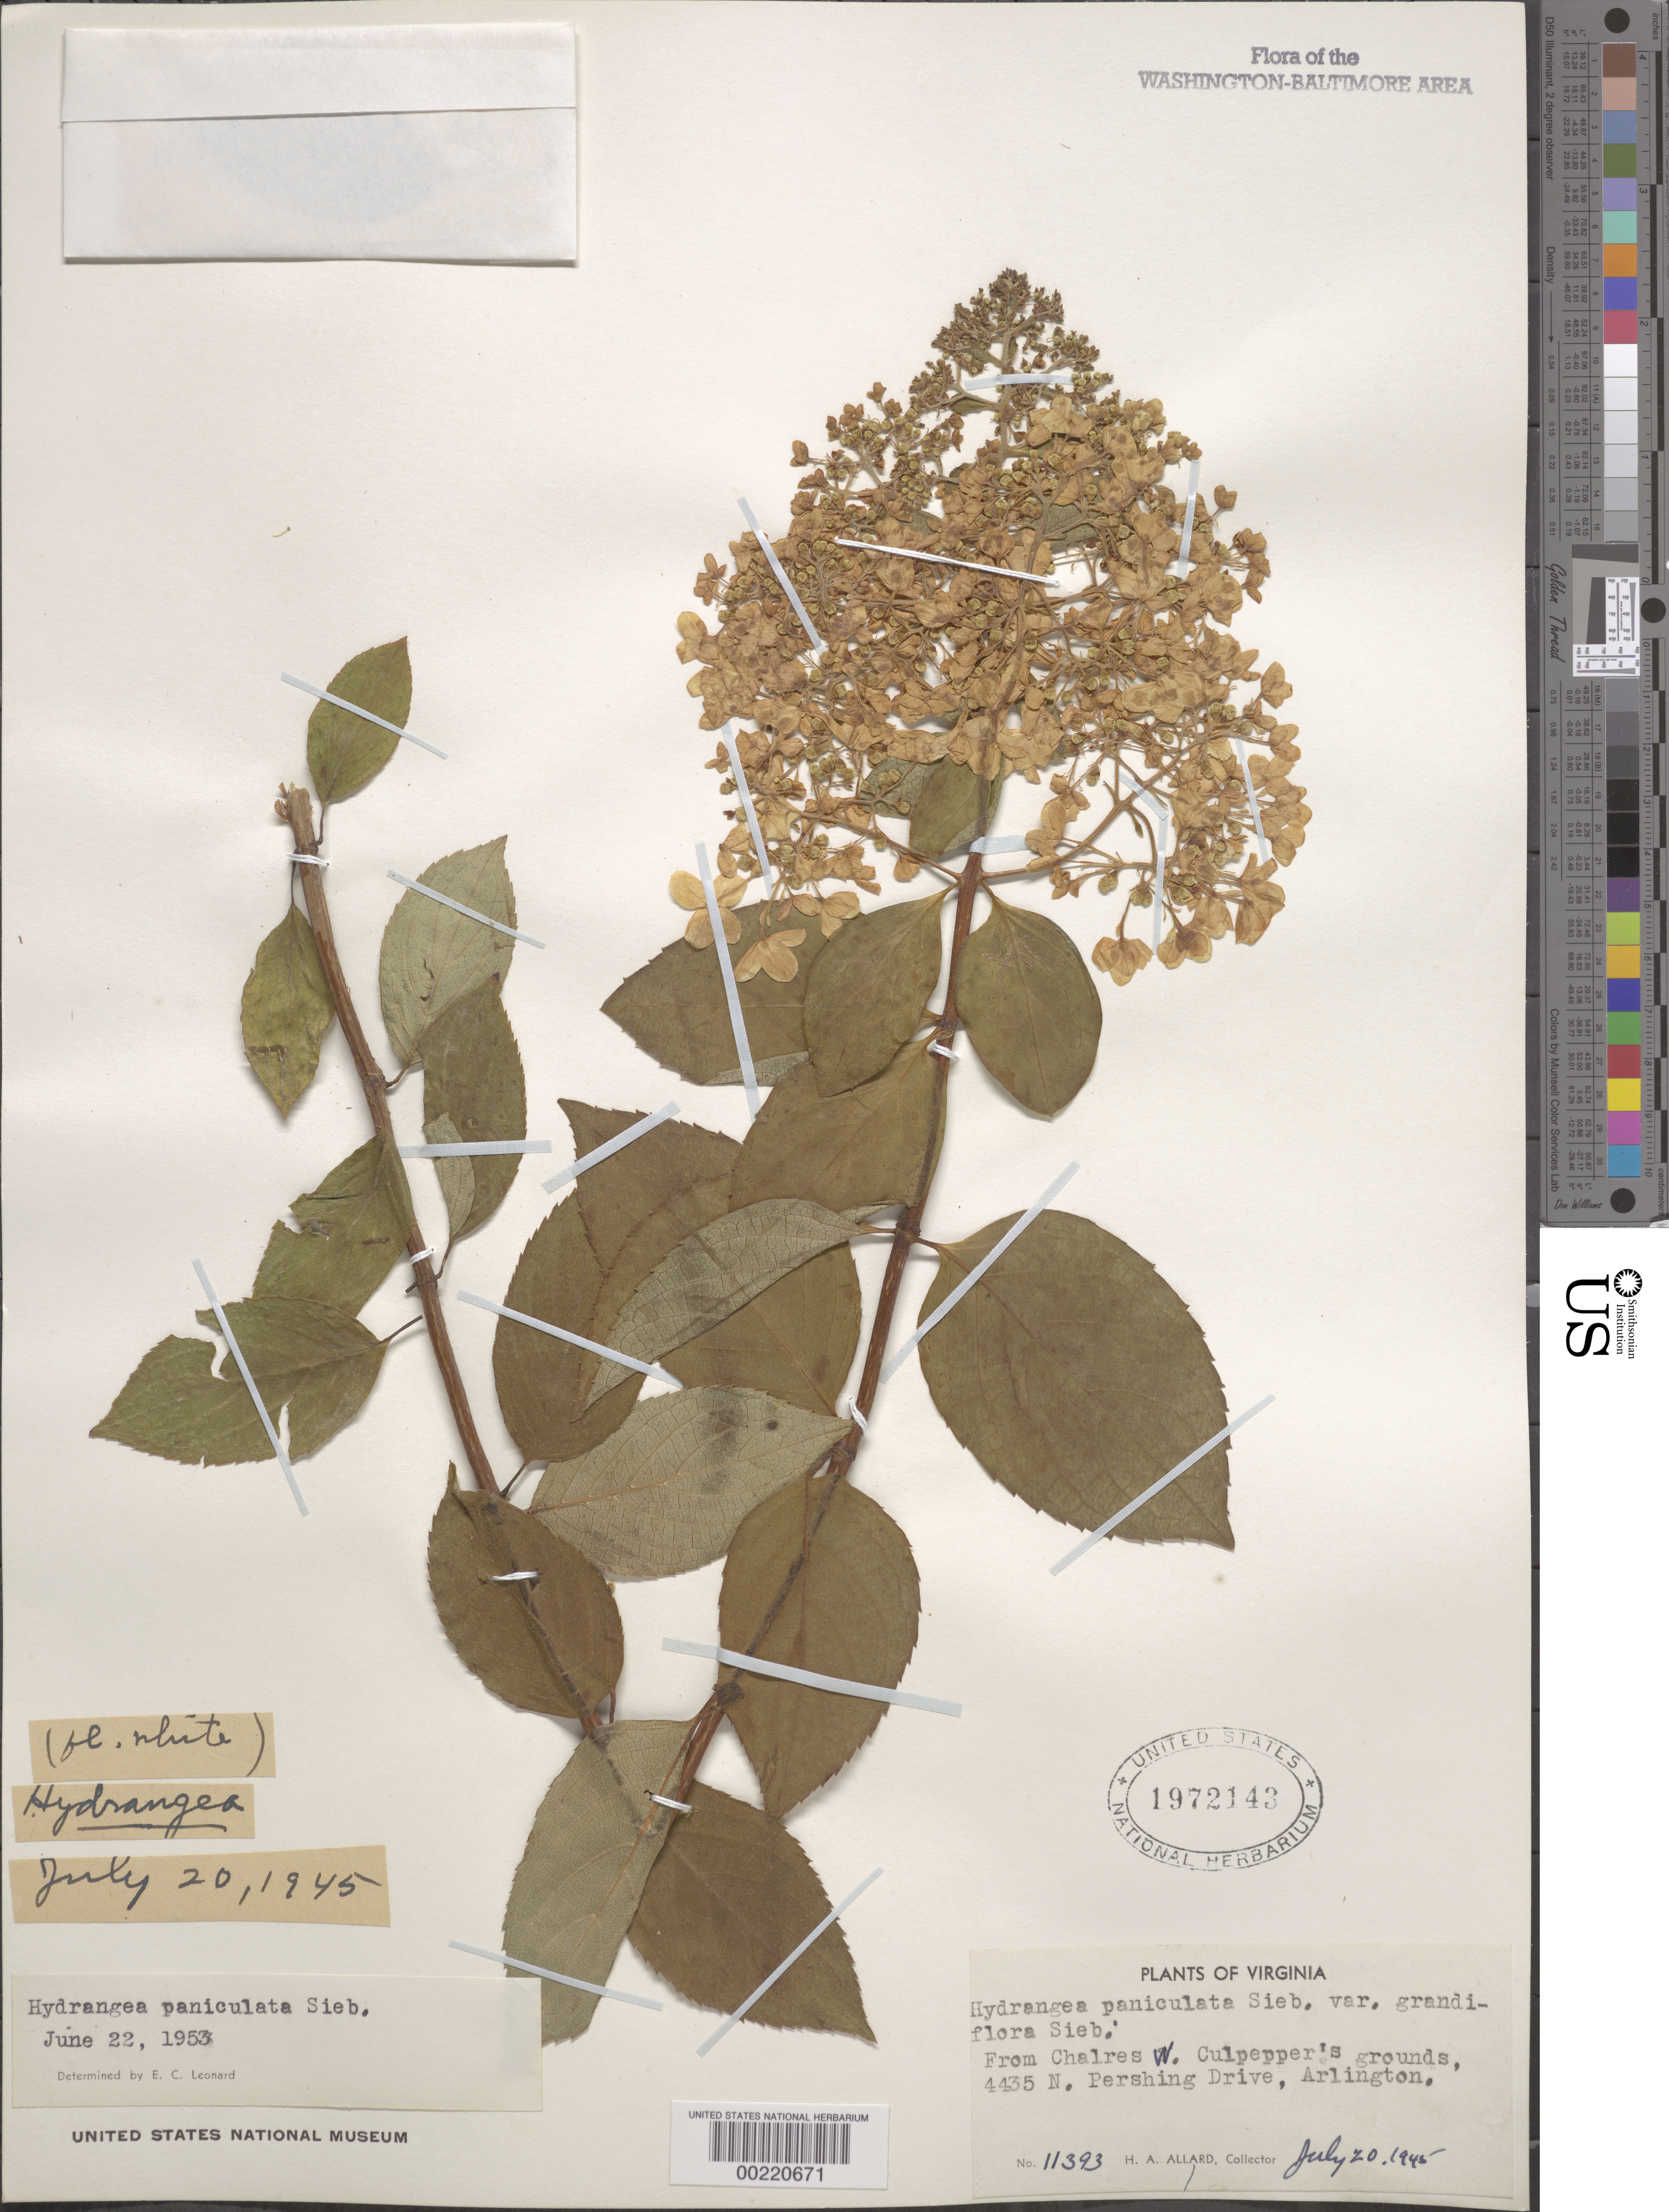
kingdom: Plantae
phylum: Tracheophyta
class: Magnoliopsida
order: Cornales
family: Hydrangeaceae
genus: Hydrangea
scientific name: Hydrangea paniculata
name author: Siebold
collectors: H. A. Allard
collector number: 11393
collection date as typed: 20 Jul 1945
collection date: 1945-07-20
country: United States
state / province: Virginia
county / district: Arlington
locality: Arlington, 4435 North Pershing Drive, C.W. Culpepper's grounds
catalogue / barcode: US 1972143